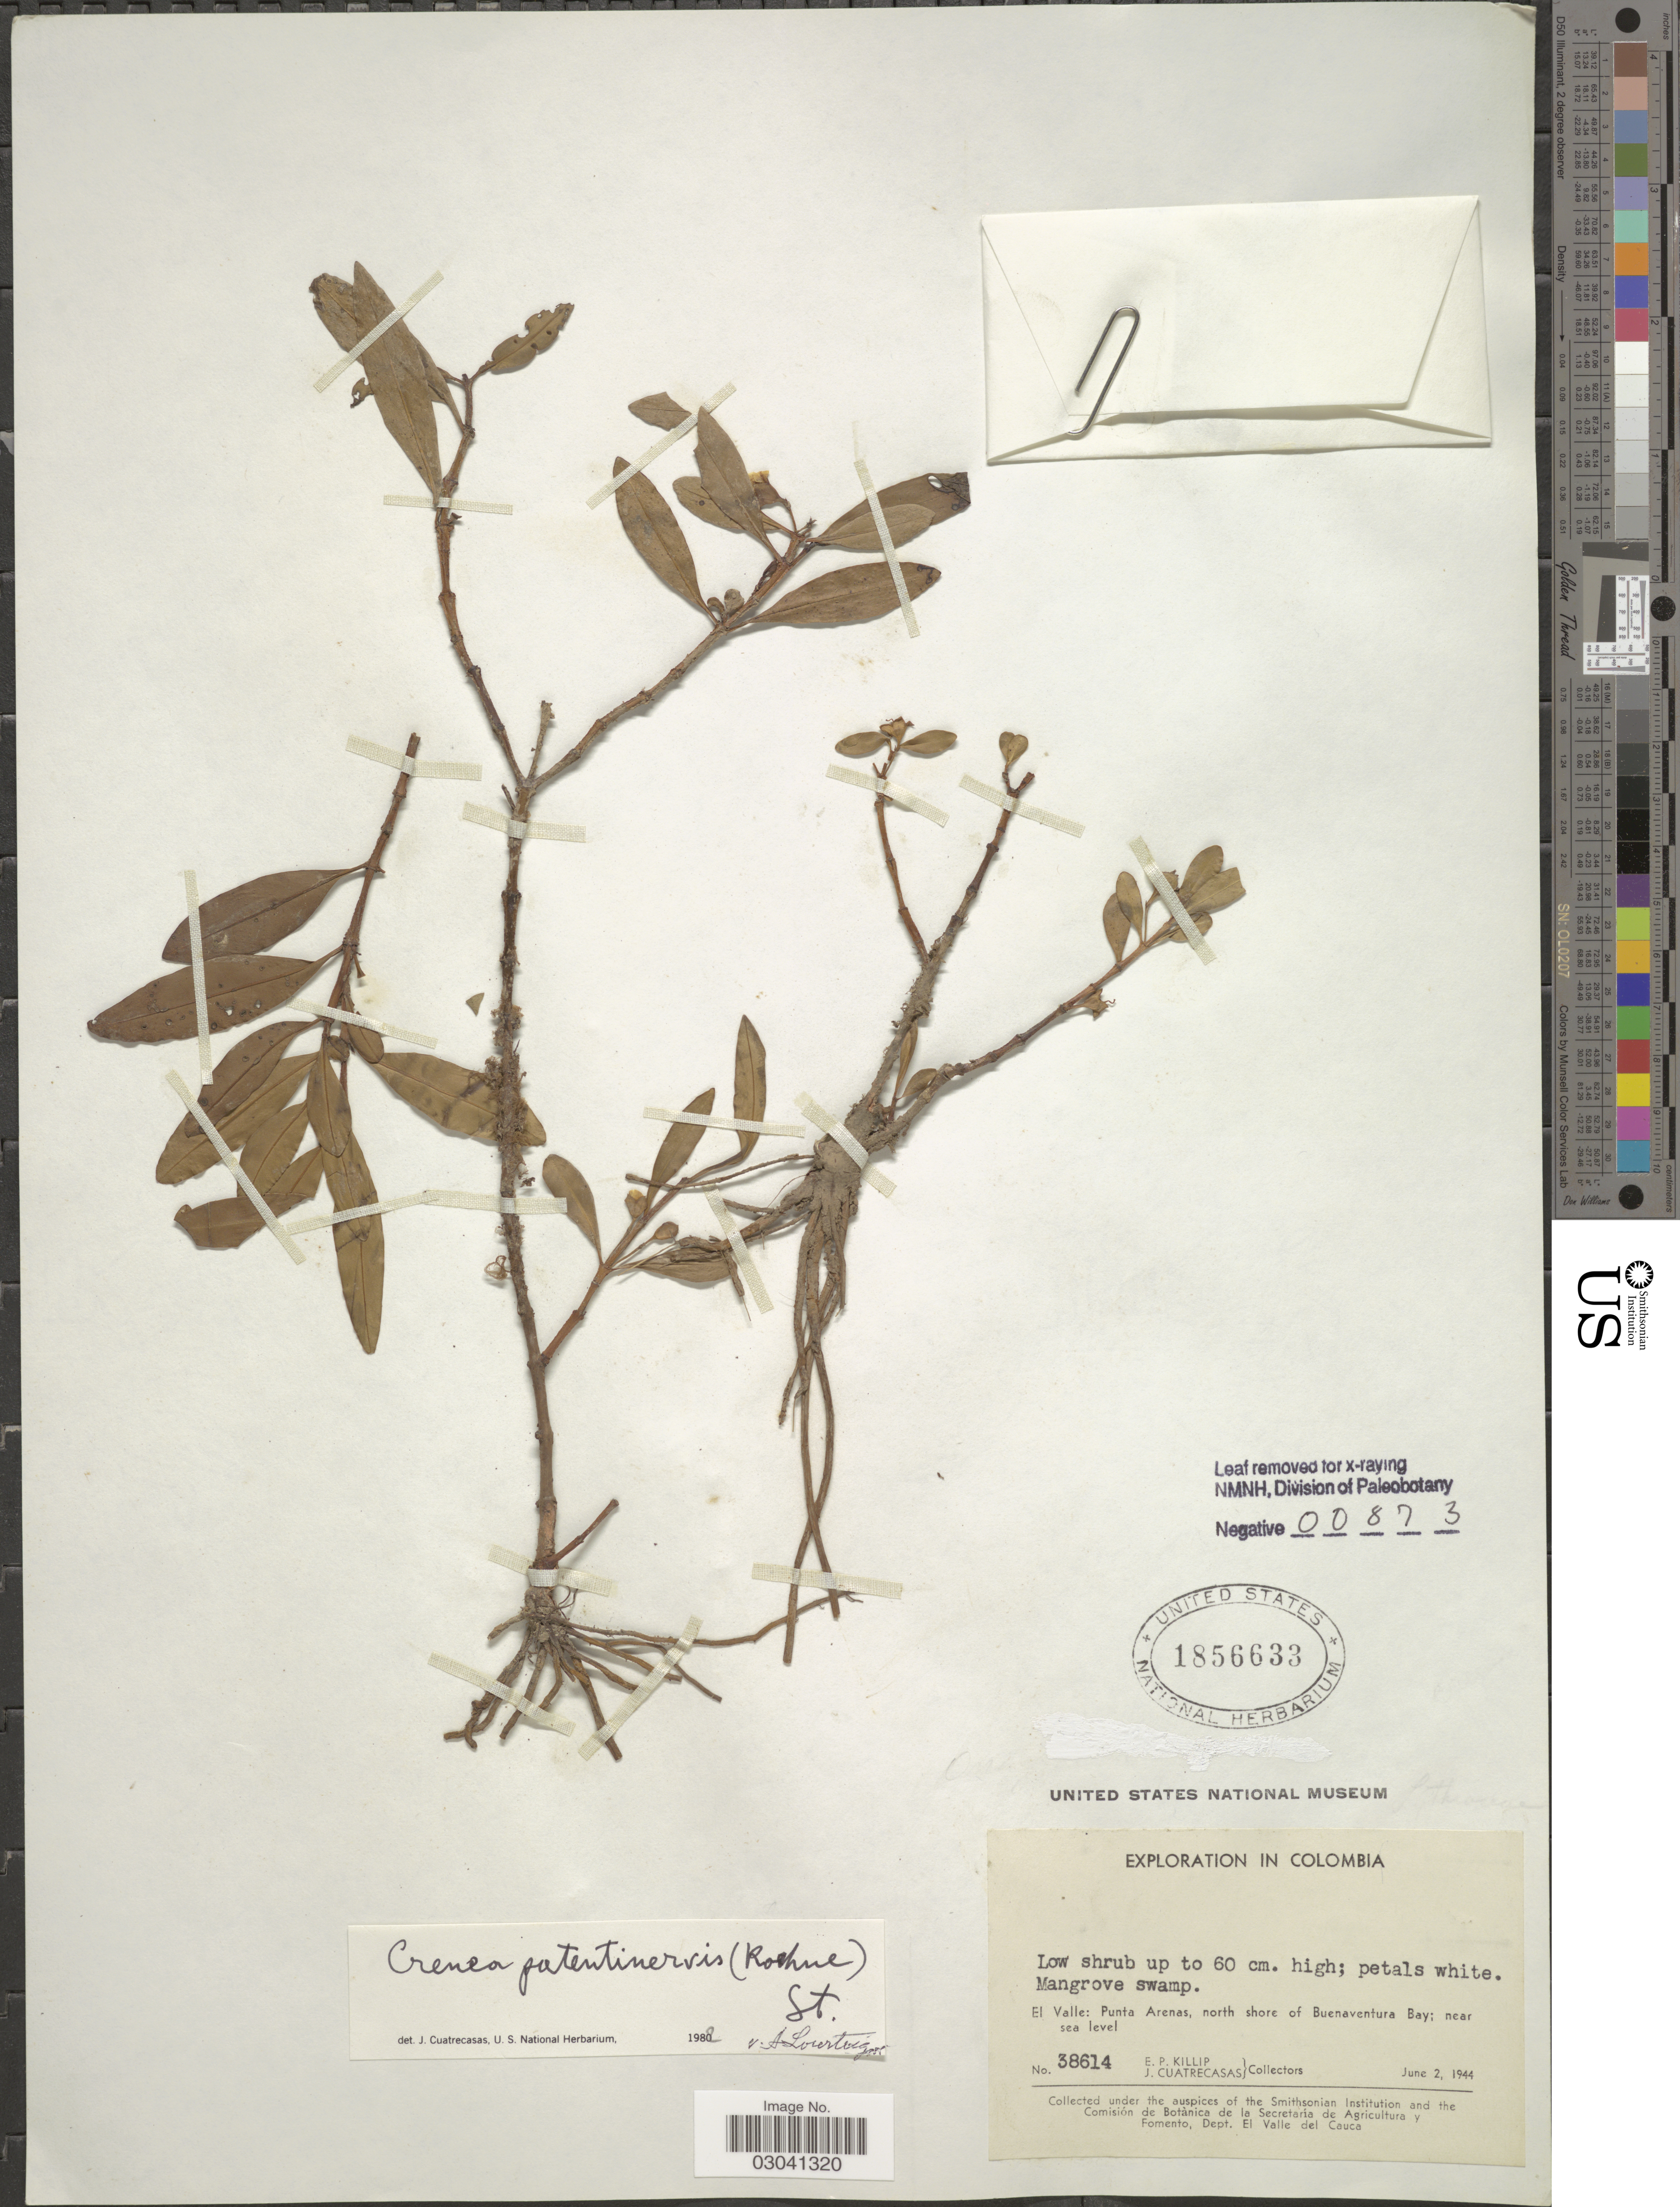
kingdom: Plantae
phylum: Tracheophyta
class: Magnoliopsida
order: Myrtales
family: Lythraceae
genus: Ammannia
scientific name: Ammannia patentinervius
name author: (Koehne) S.A. Graham et al.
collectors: E. P. Killip & J. Cuatrecasas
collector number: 38614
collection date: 1944-06-02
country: Colombia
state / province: Valle del Cauca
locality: El Valle: Punta Arenas, north shore of Buenaventura Bay.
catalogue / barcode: US 1856633